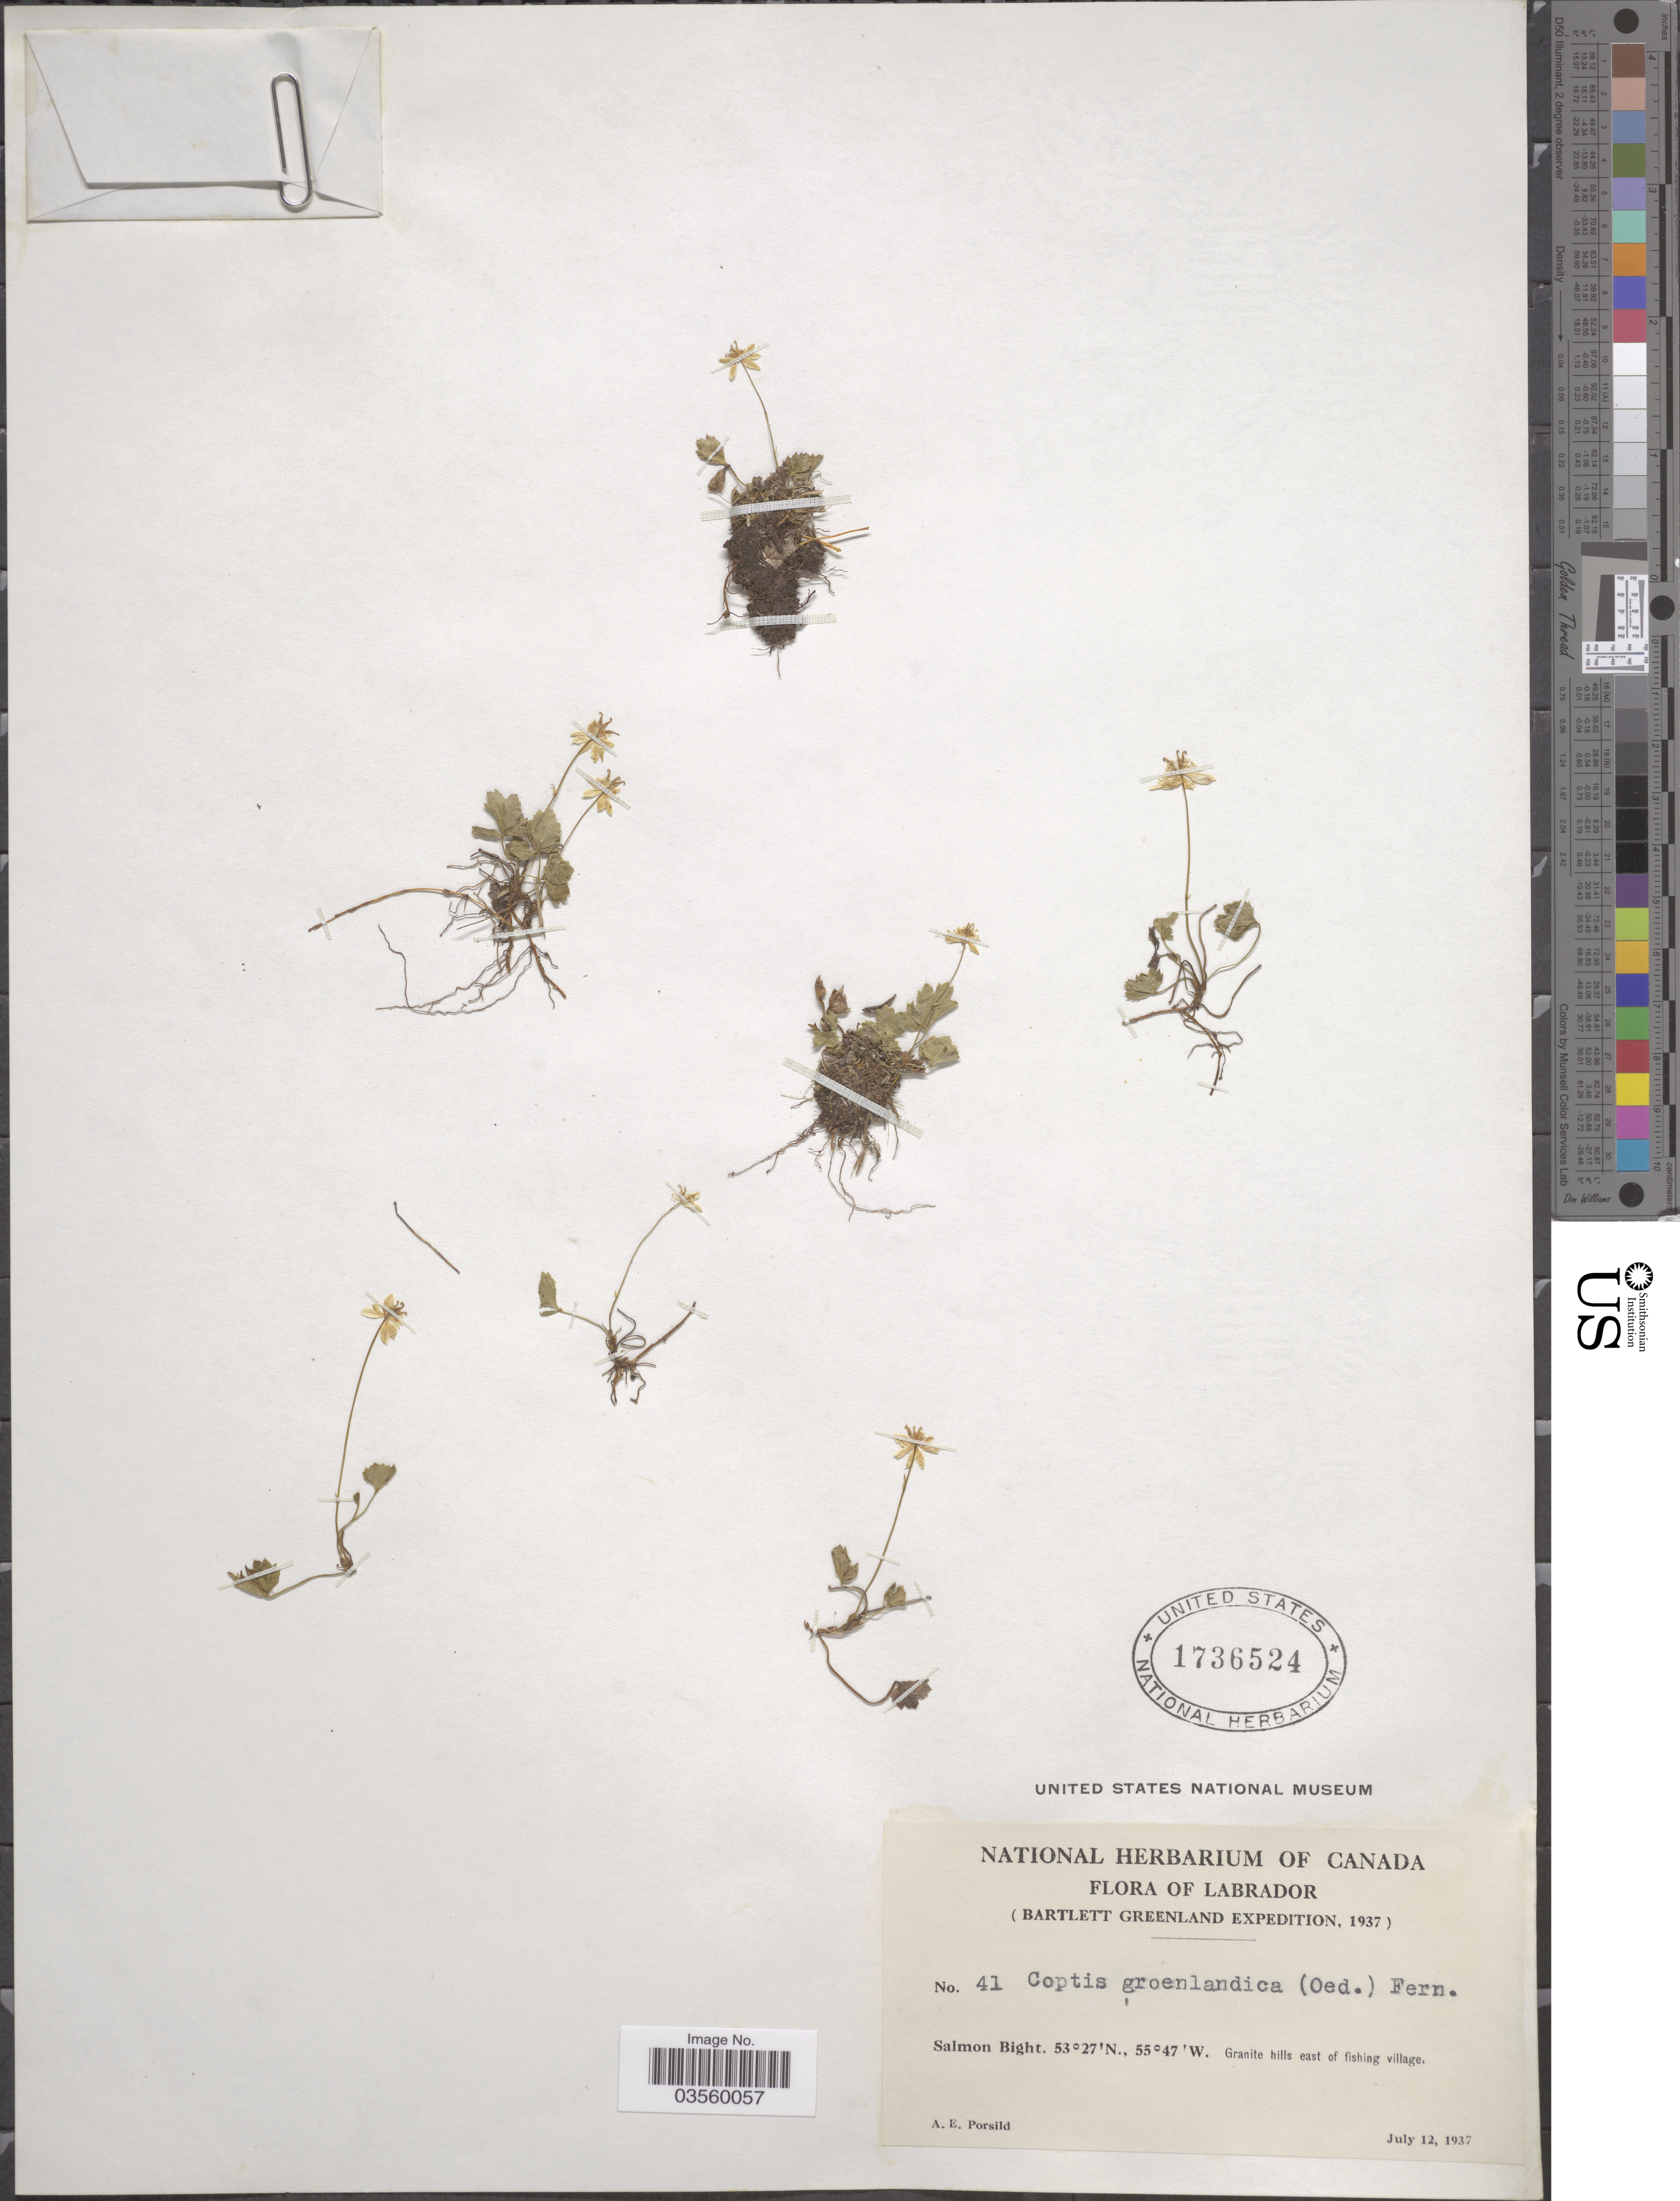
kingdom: Plantae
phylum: Tracheophyta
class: Magnoliopsida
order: Ranunculales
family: Ranunculaceae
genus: Coptis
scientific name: Coptis trifolia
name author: (L.) Salisb.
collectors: A. E. Porsild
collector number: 41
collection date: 1937-07-12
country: Canada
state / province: Newfoundland and Labrador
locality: Labrador. Salmon Bight. Granite hills east of fishing village.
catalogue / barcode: US 1736524